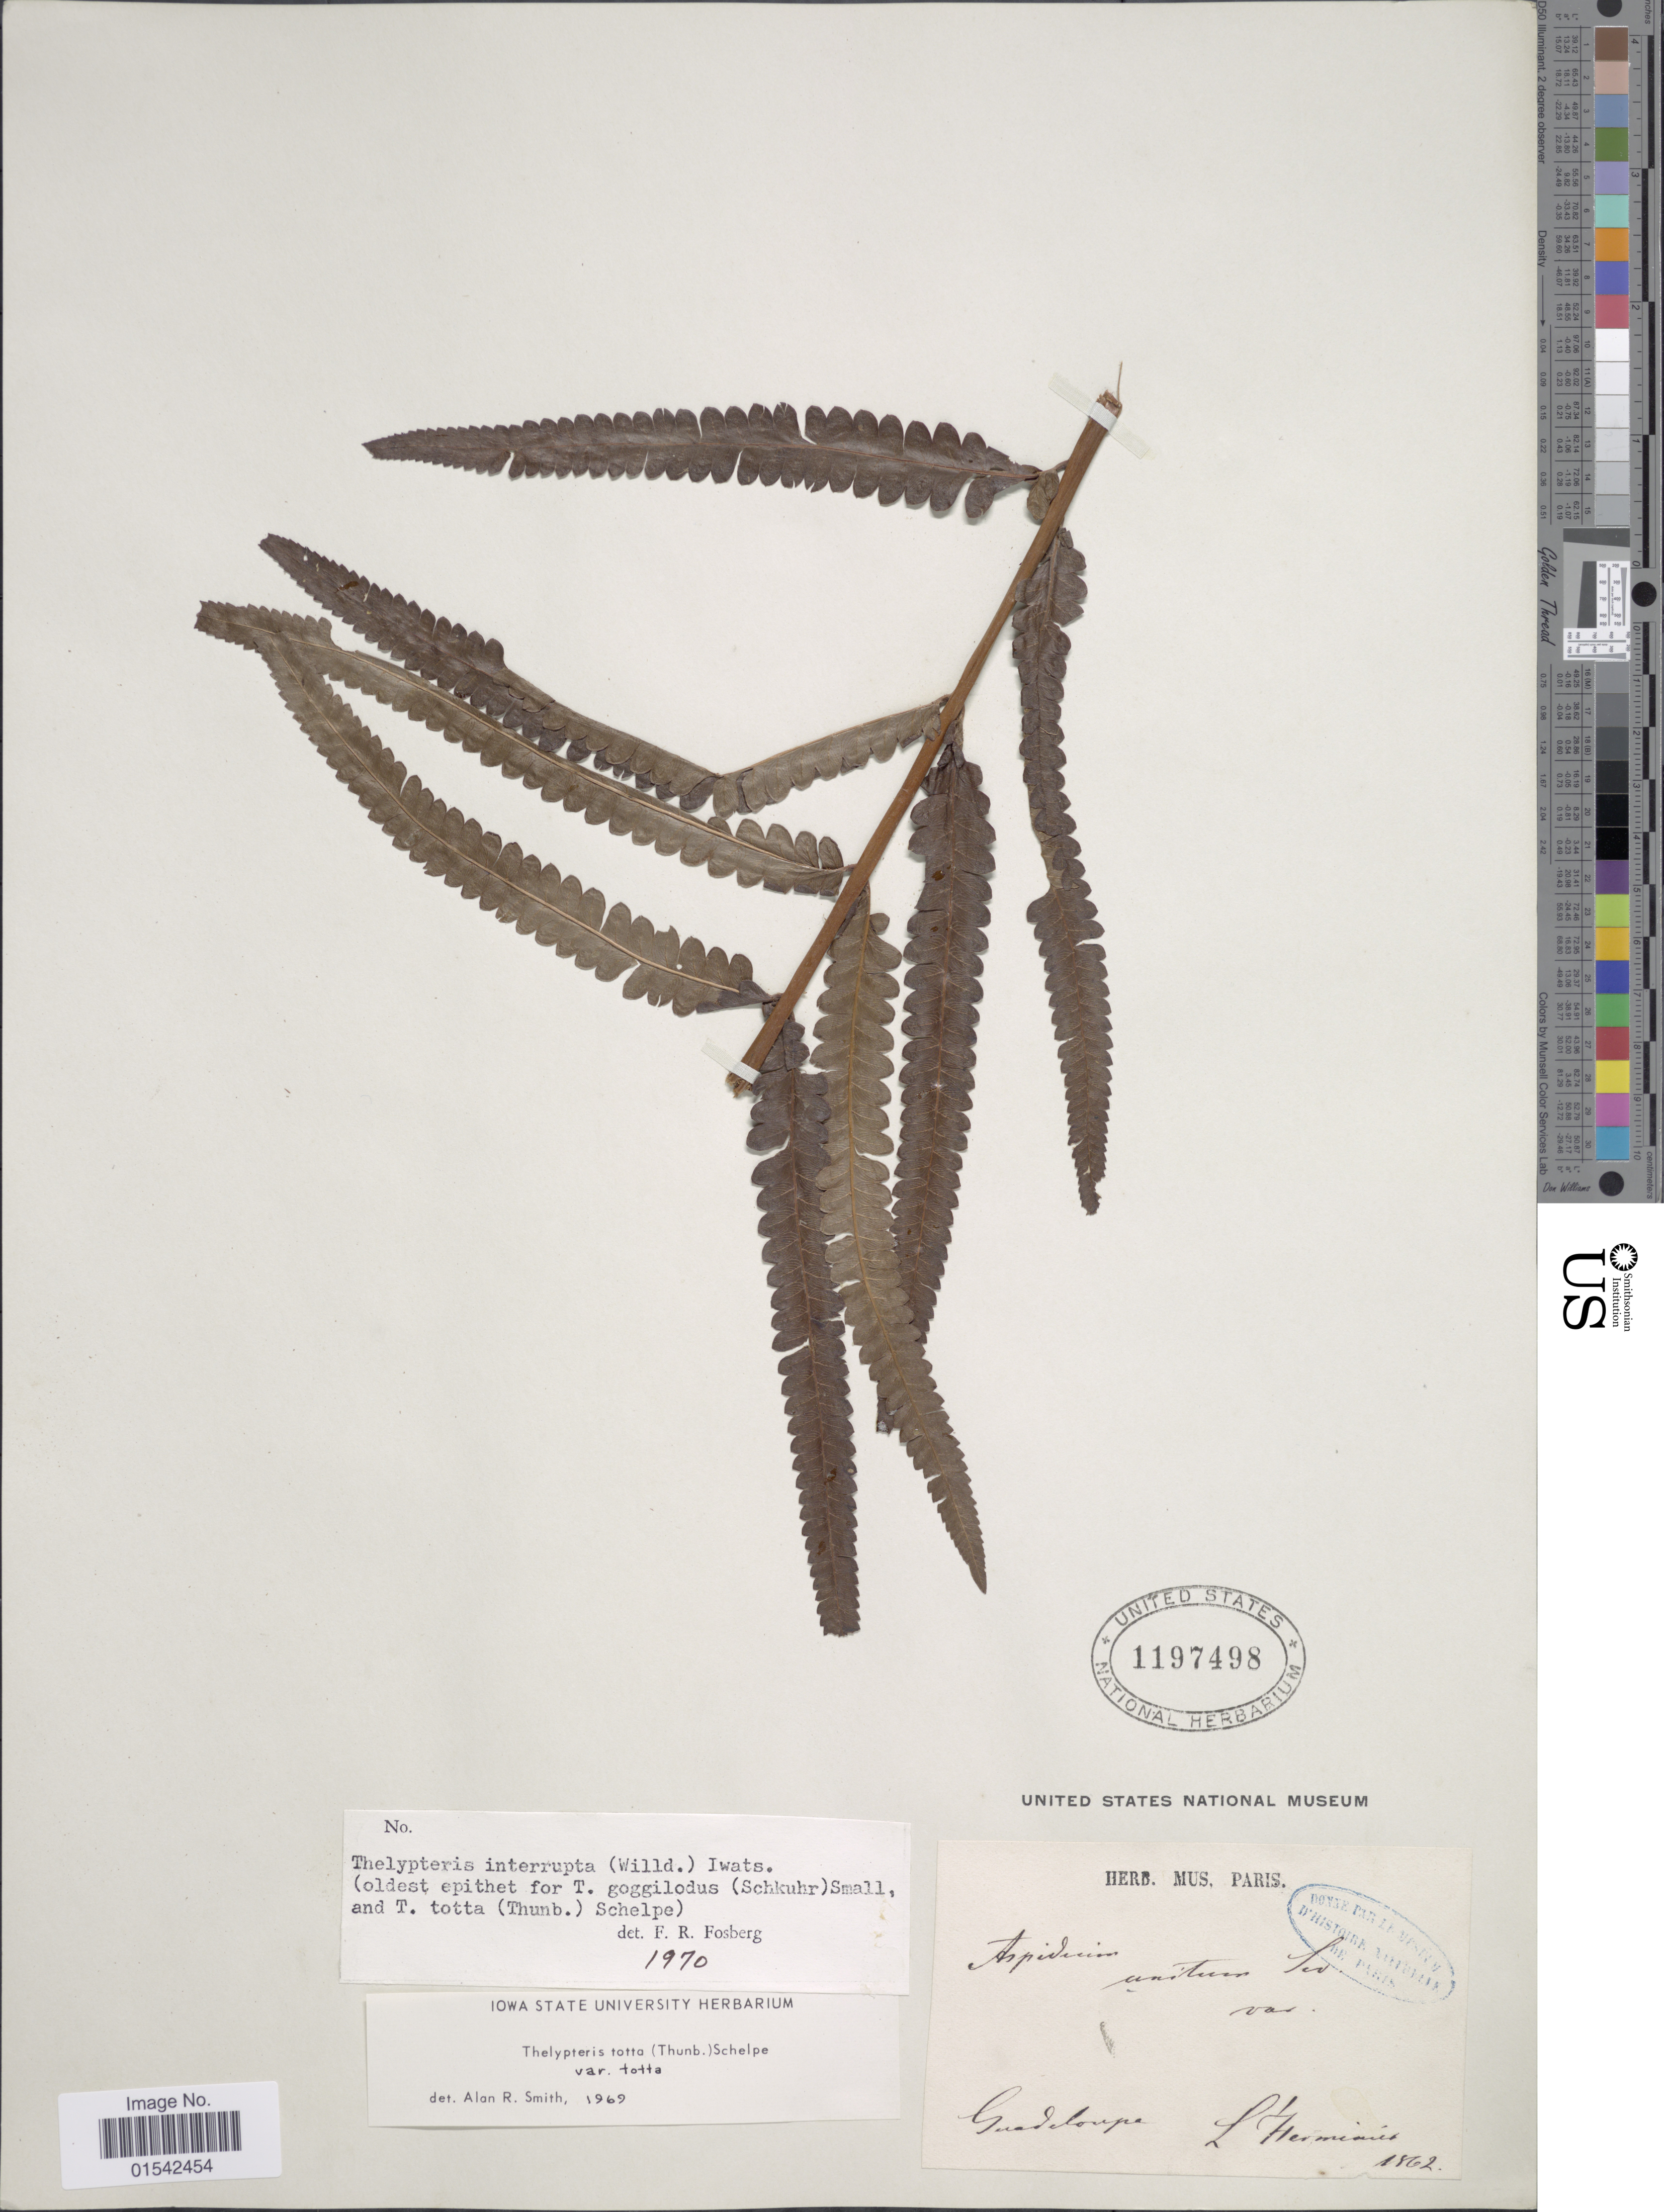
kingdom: Plantae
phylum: Tracheophyta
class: Polypodiopsida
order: Polypodiales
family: Thelypteridaceae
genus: Cyclosorus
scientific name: Cyclosorus interruptus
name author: (Willd.) H. Itô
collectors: -. L'Herminier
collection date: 1862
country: Guadeloupe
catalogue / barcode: US 1197498